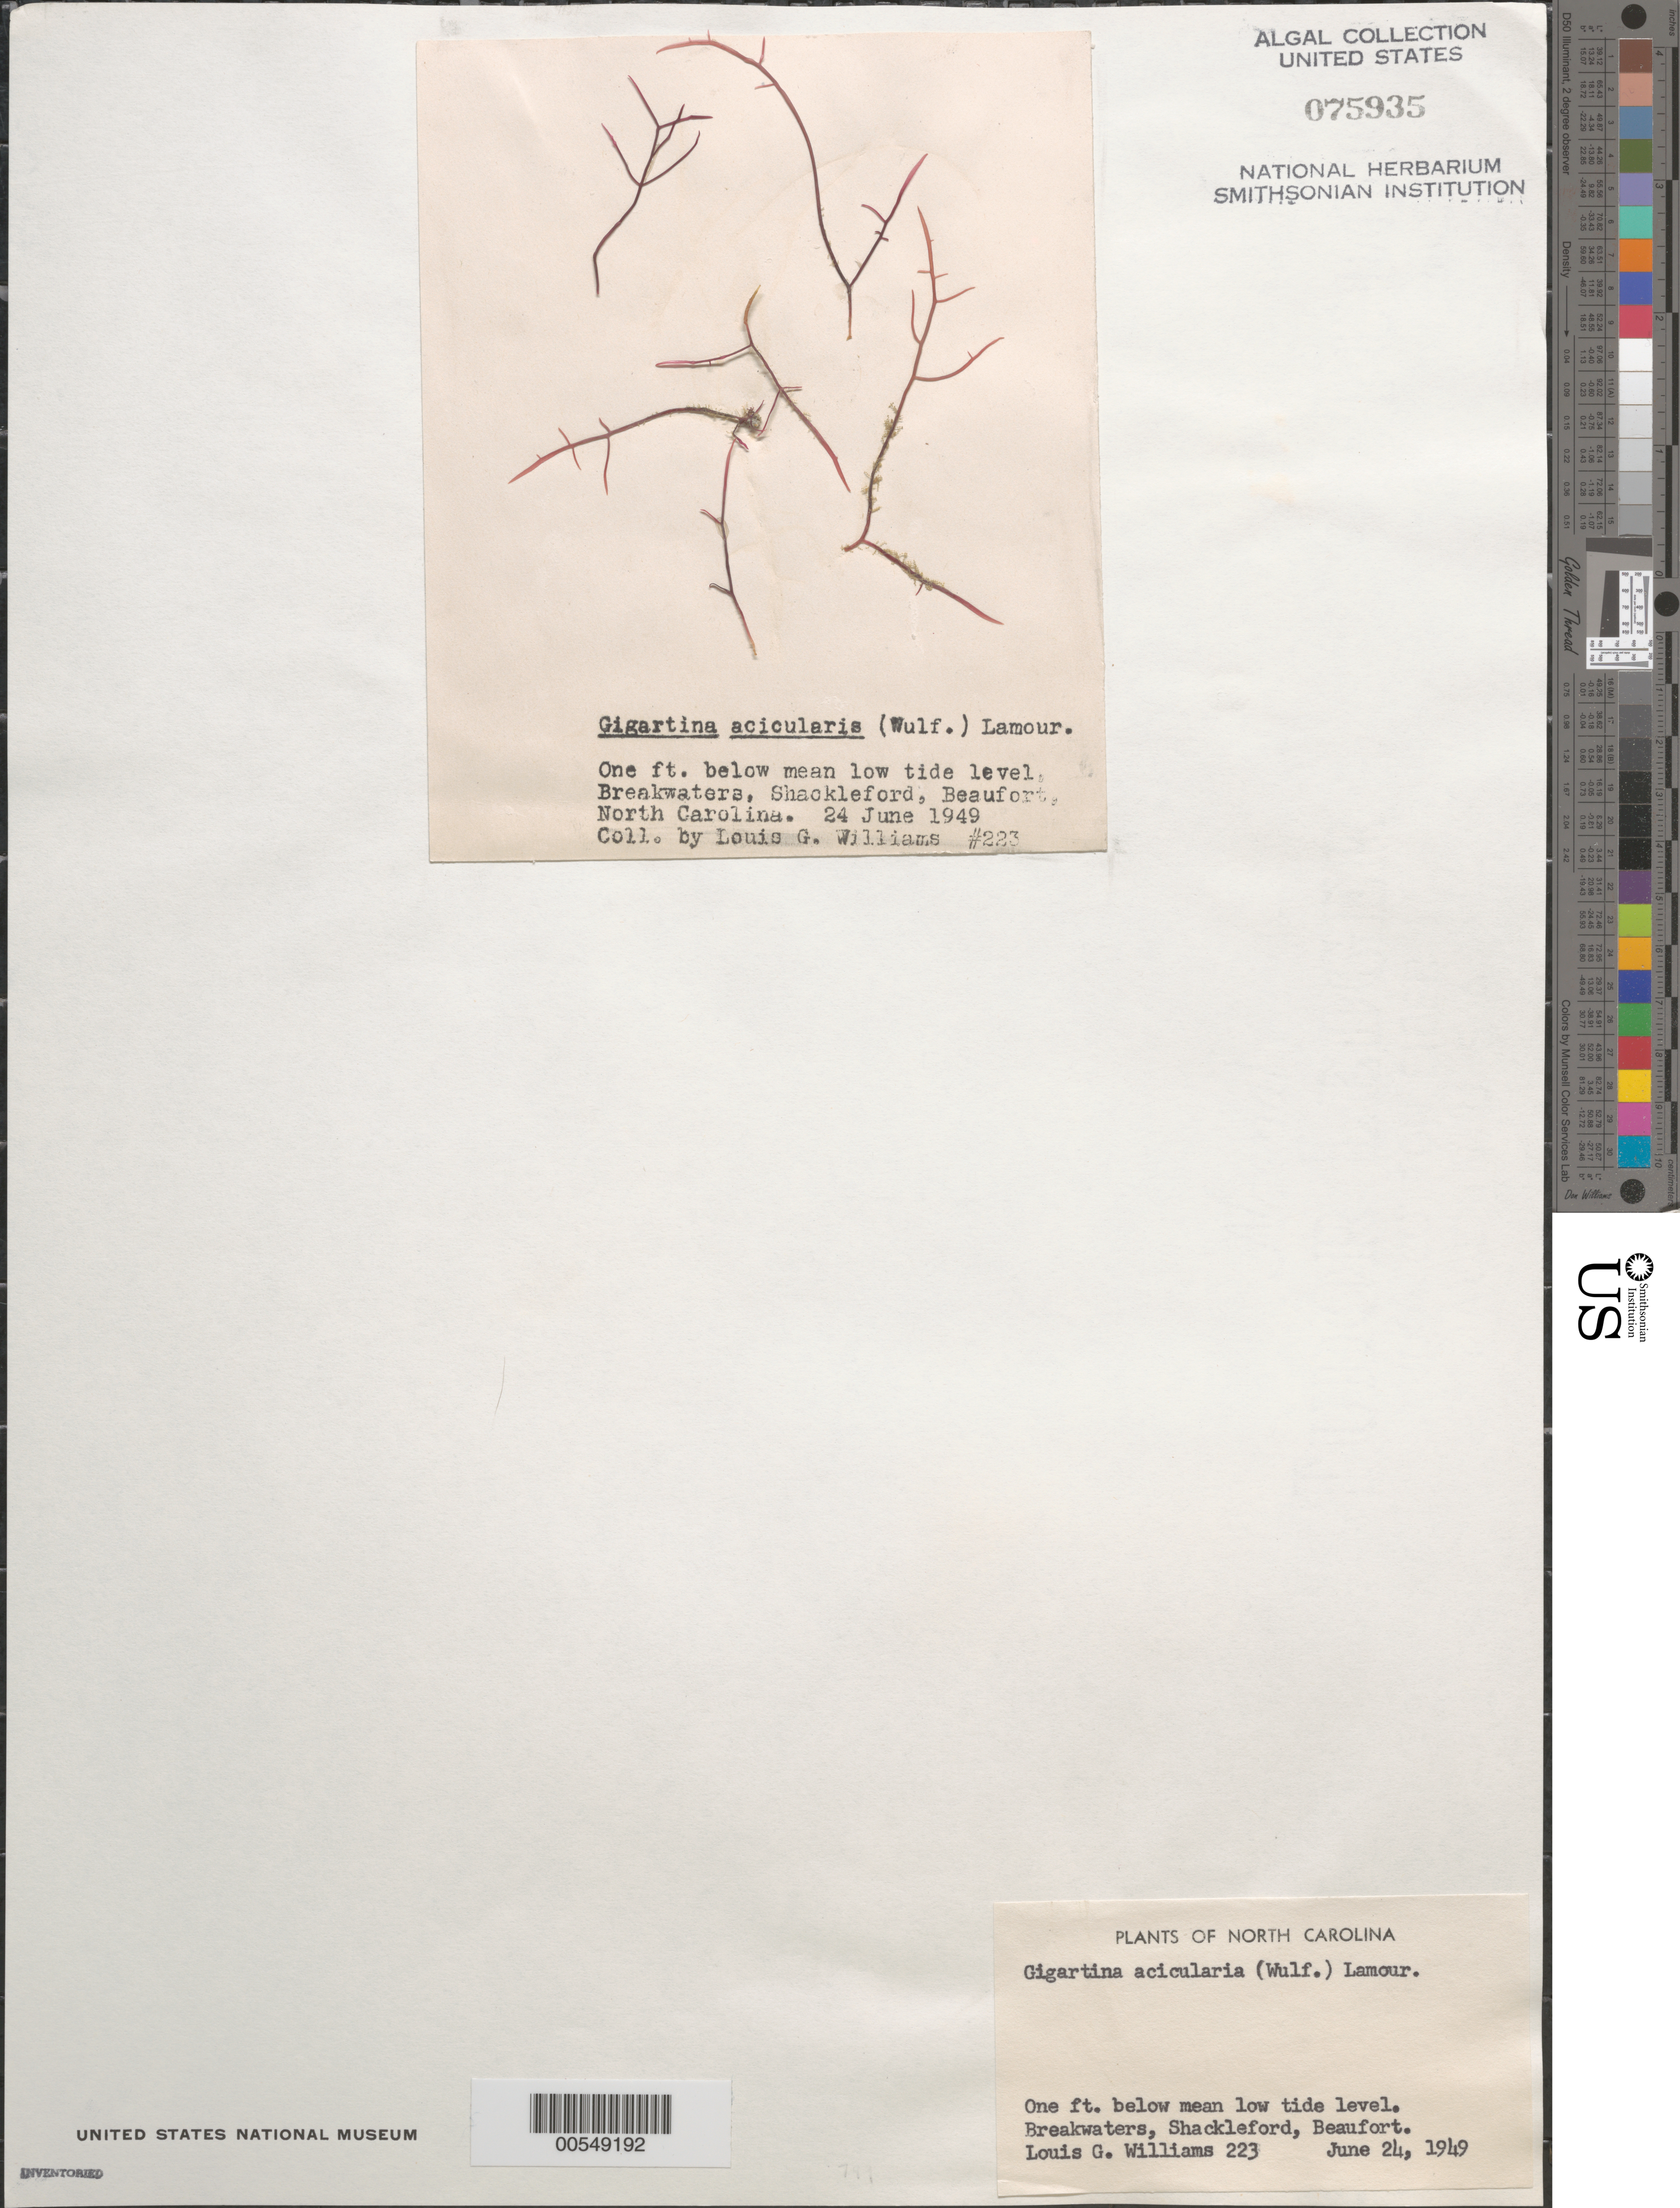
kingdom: Plantae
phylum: Rhodophyta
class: Florideophyceae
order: Gigartinales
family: Gigartinaceae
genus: Chondracanthus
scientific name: Chondracanthus acicularis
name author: (Roth) Fredericq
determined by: Algae name updating Project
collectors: L. G. Williams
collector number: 223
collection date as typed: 24 Jun 1949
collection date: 1949-06-24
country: United States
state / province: North Carolina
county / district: Carteret County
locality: Beaufort, Shackleford breakwaters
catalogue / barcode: US 75935